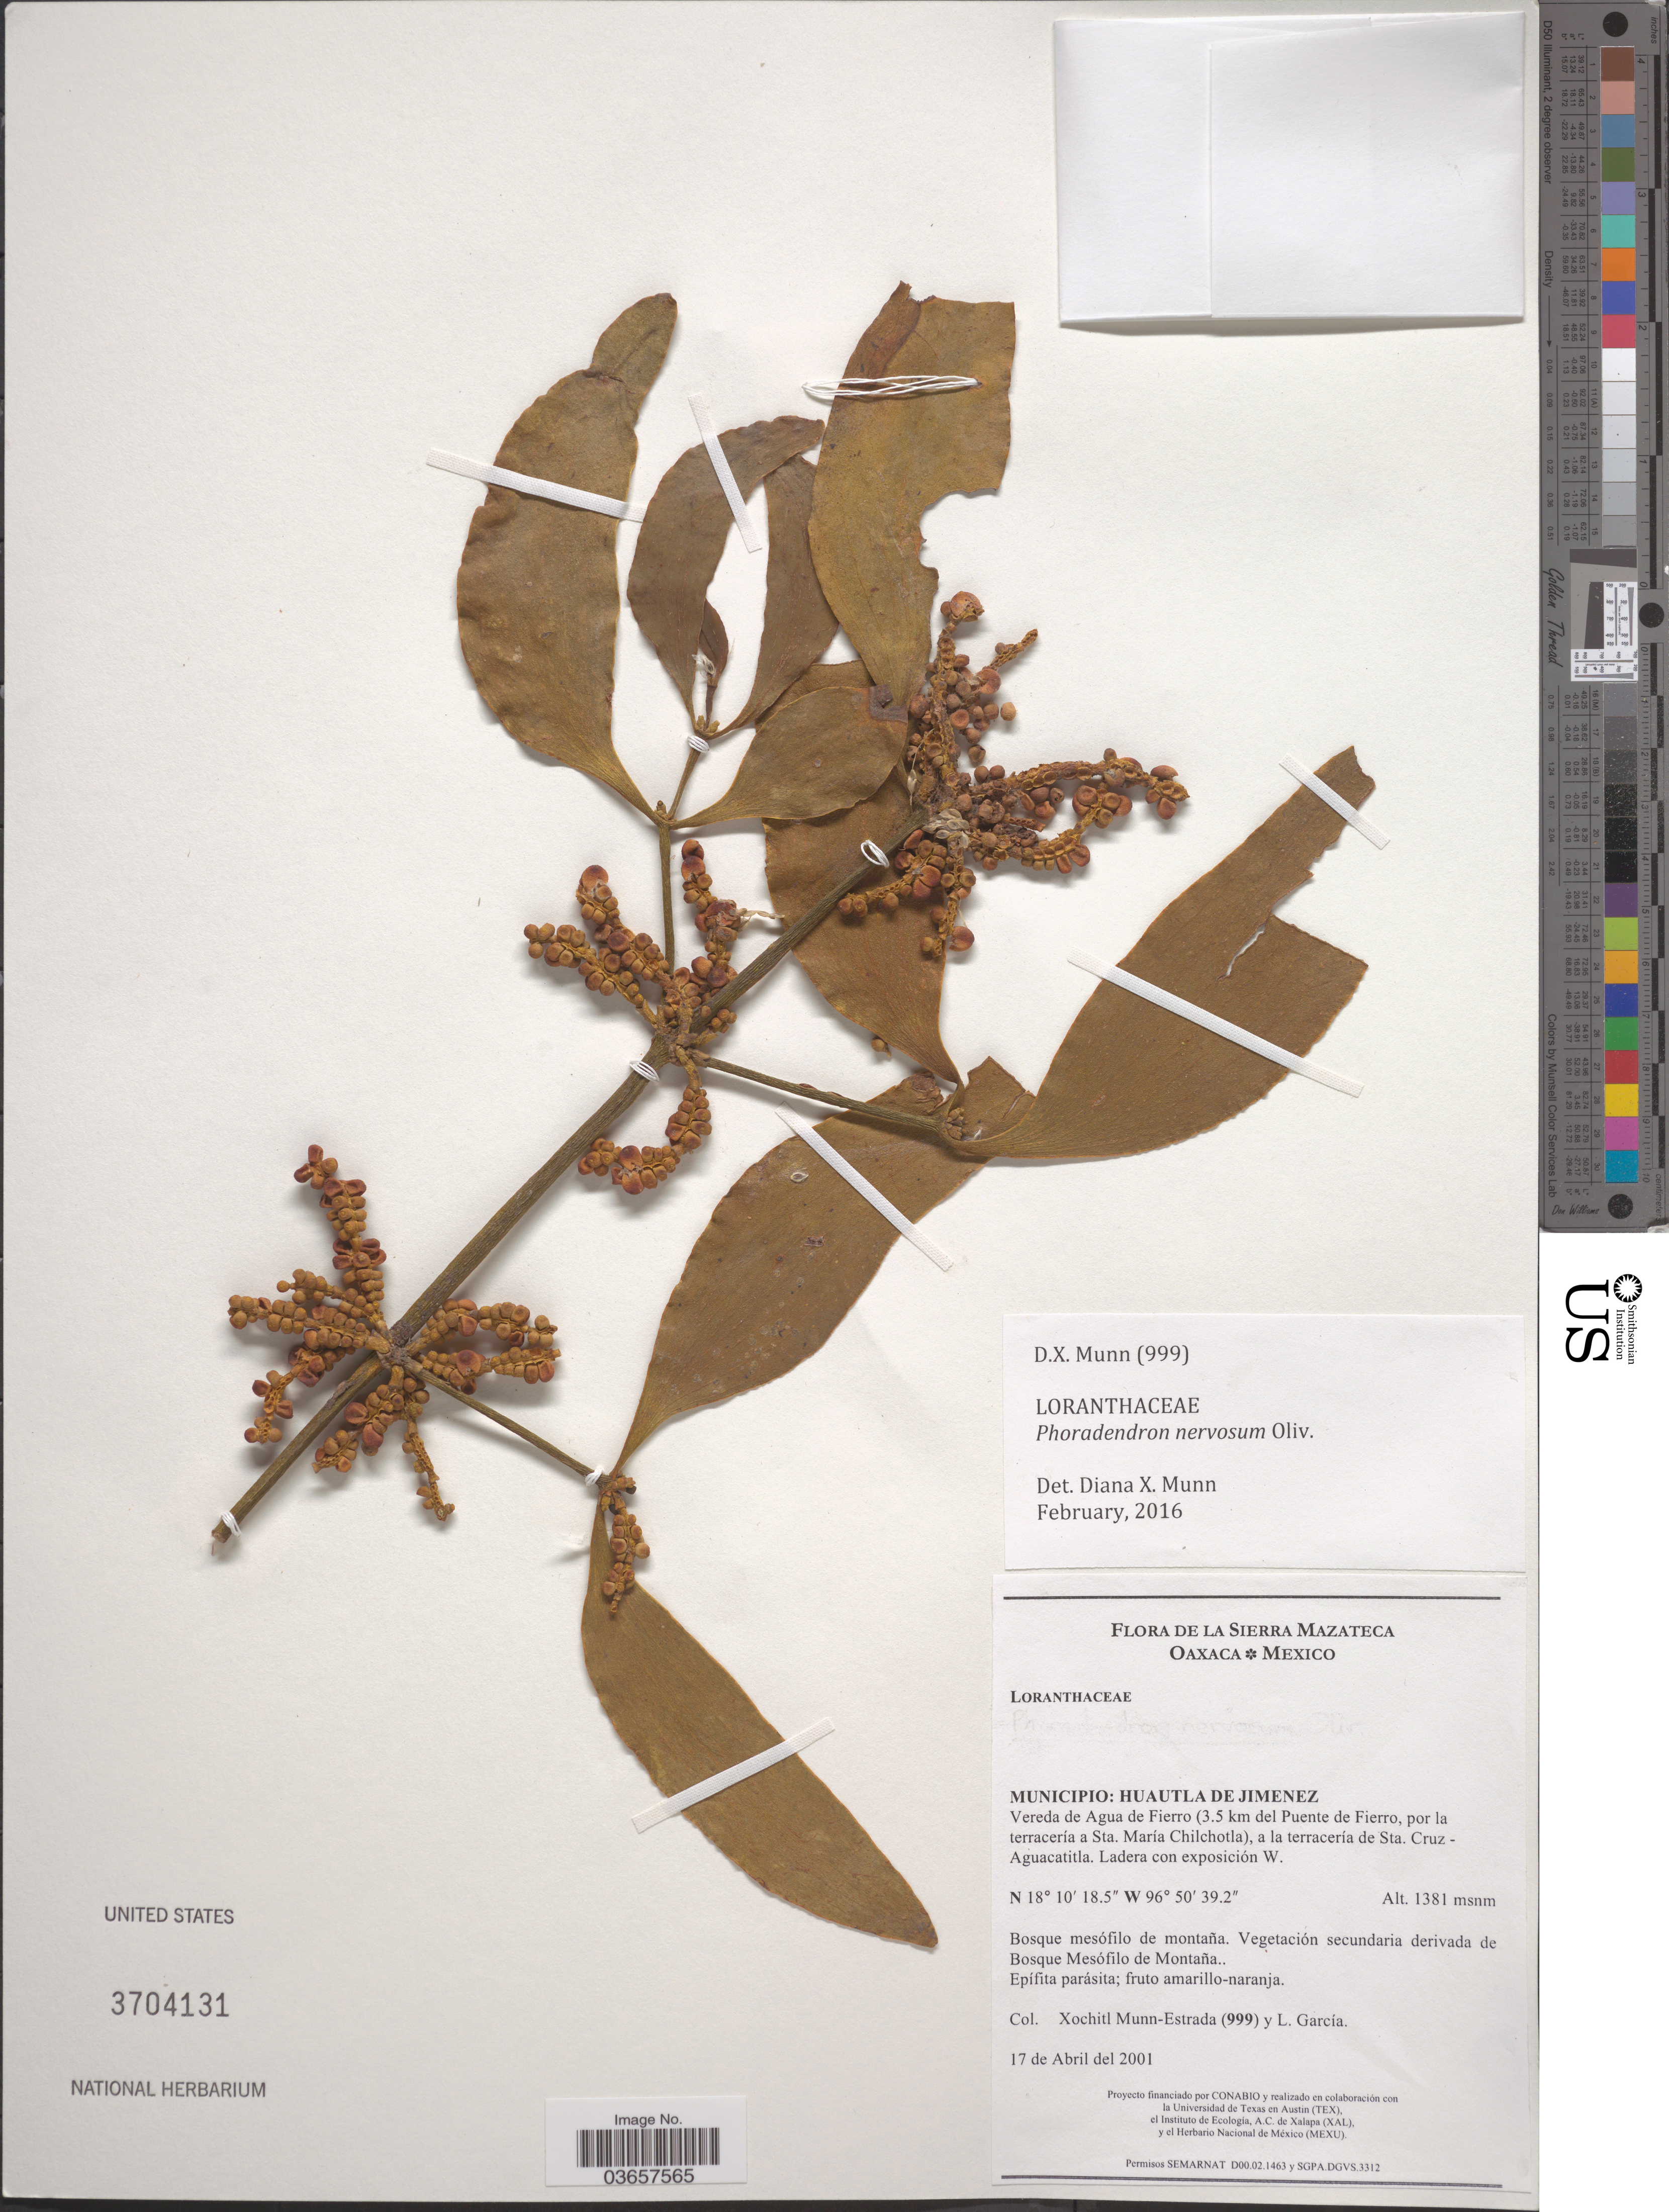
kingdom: Plantae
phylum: Tracheophyta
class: Magnoliopsida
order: Santalales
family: Viscaceae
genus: Phoradendron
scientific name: Phoradendron nervosum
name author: Oliv.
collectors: X. Munn-Estrada & L. Garcia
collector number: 999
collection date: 2001-04-17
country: Mexico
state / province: Oaxaca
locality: La Sierra Mazateca. Municipio: Huautla de Jimenez. Vereda de Agua de Fierro (3.5 km del Puente de Fierro, por la terracería a Sta. María Chilchotla), a la terracería de Sta. Cruz - Aguacatitla. Ladera con exposición W.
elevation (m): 1381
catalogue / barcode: US 3704131